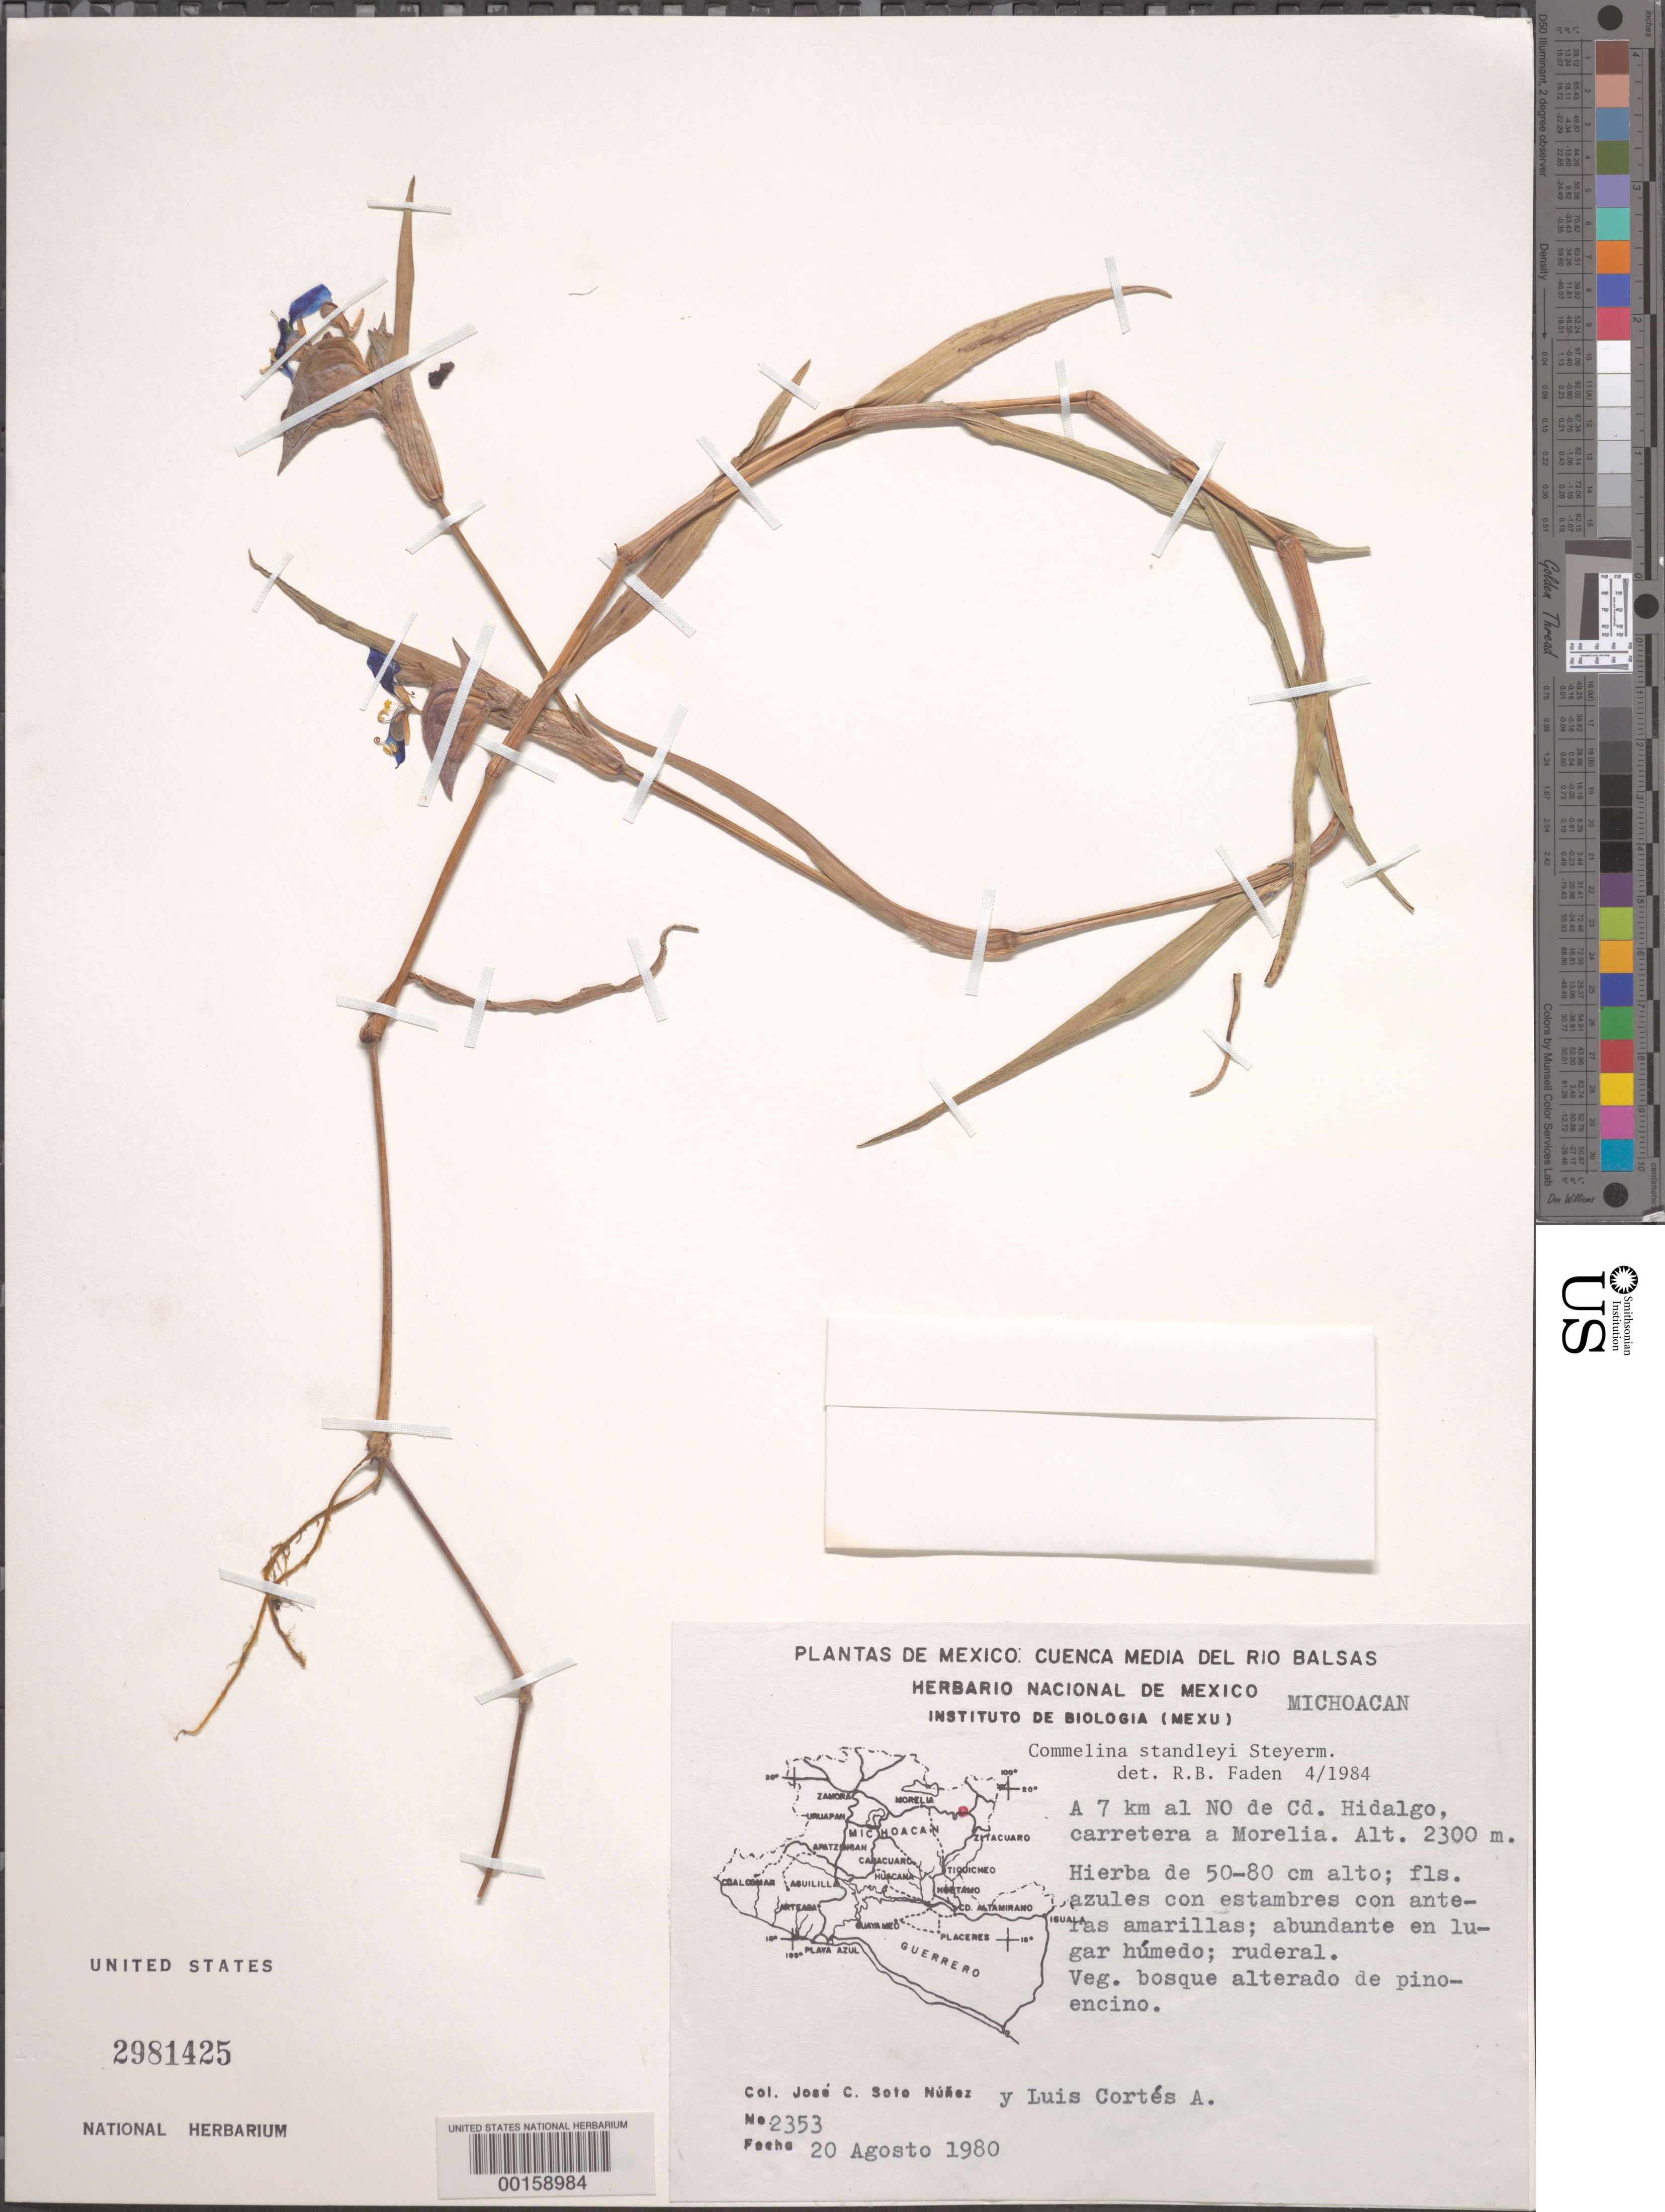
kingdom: Plantae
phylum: Tracheophyta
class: Liliopsida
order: Commelinales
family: Commelinaceae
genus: Commelina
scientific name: Commelina standleyi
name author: Steyerm.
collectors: J. Munez & L. Cortes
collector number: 2353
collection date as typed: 20 Aug 1980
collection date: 1980-08-20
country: Mexico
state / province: Michoacán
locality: Hidalgo; Morelia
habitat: Moist soil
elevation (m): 2300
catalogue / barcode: US 2981425